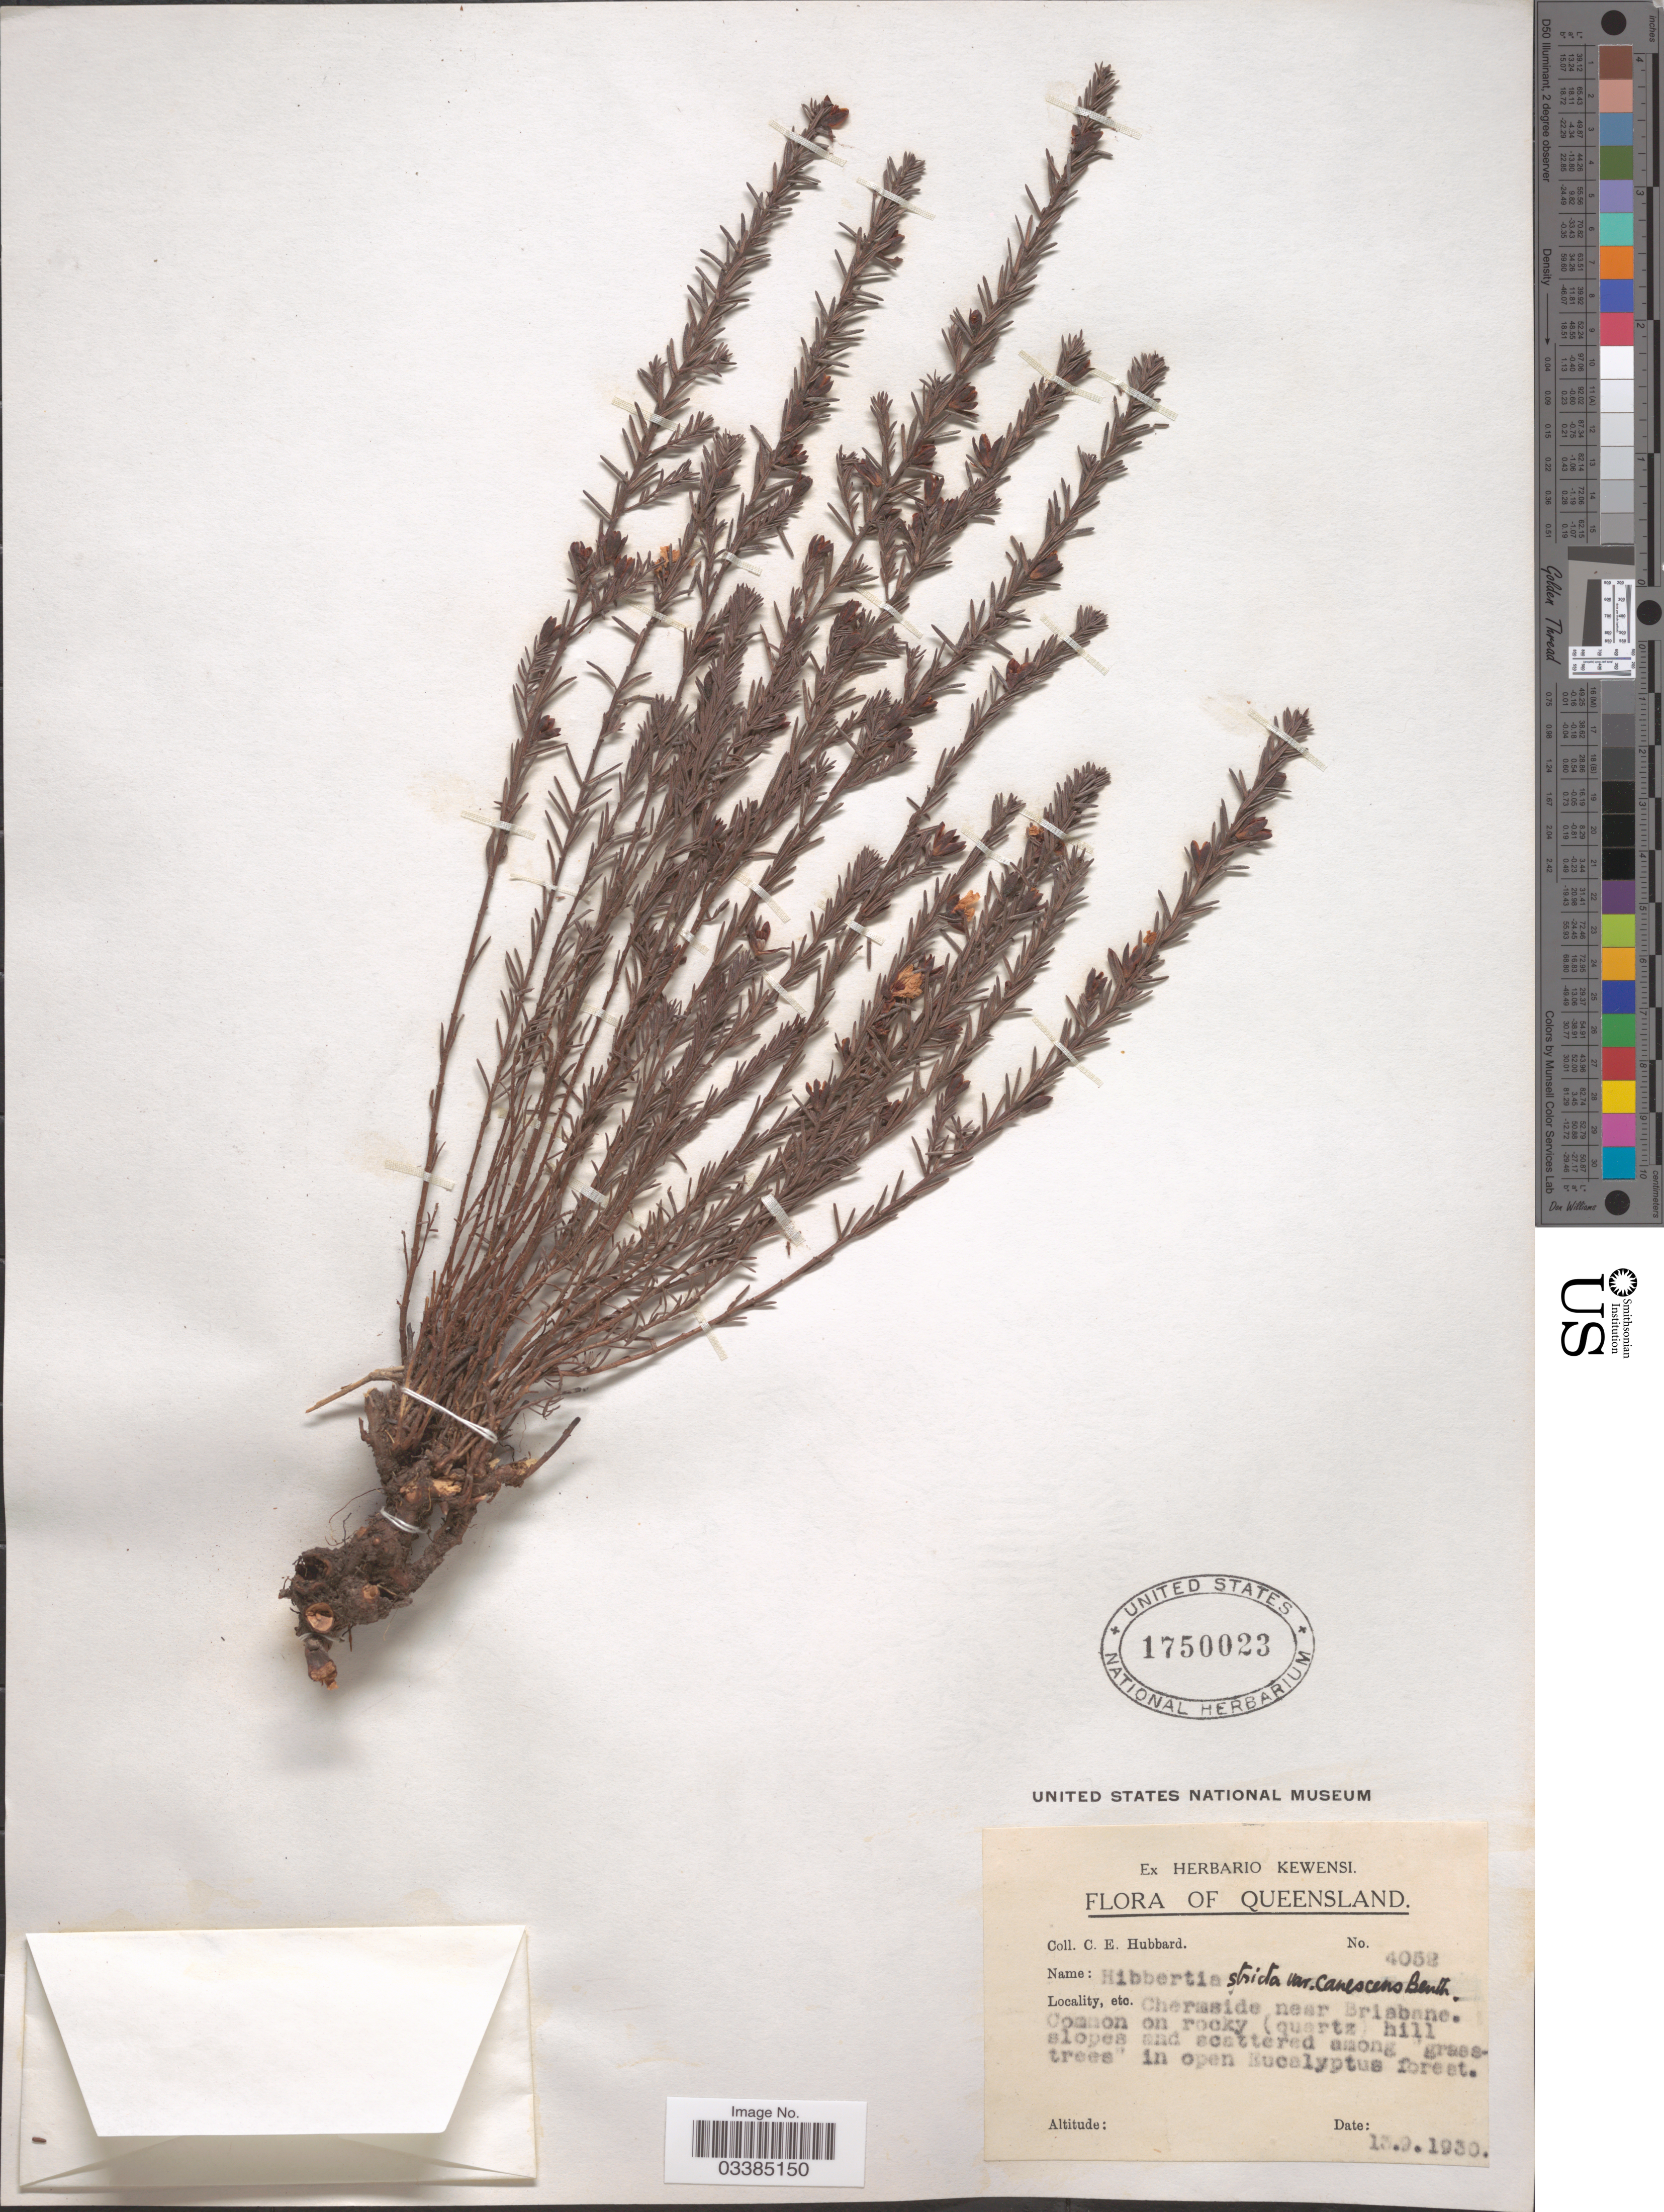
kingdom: Plantae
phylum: Tracheophyta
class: Magnoliopsida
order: Dilleniales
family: Dilleniaceae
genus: Hibbertia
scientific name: Hibbertia stricta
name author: R. Br. ex DC.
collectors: C. E. Hubbard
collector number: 4052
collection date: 1930-09-13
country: Australia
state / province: Queensland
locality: Chermside near Brisbane.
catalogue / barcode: US 1750023